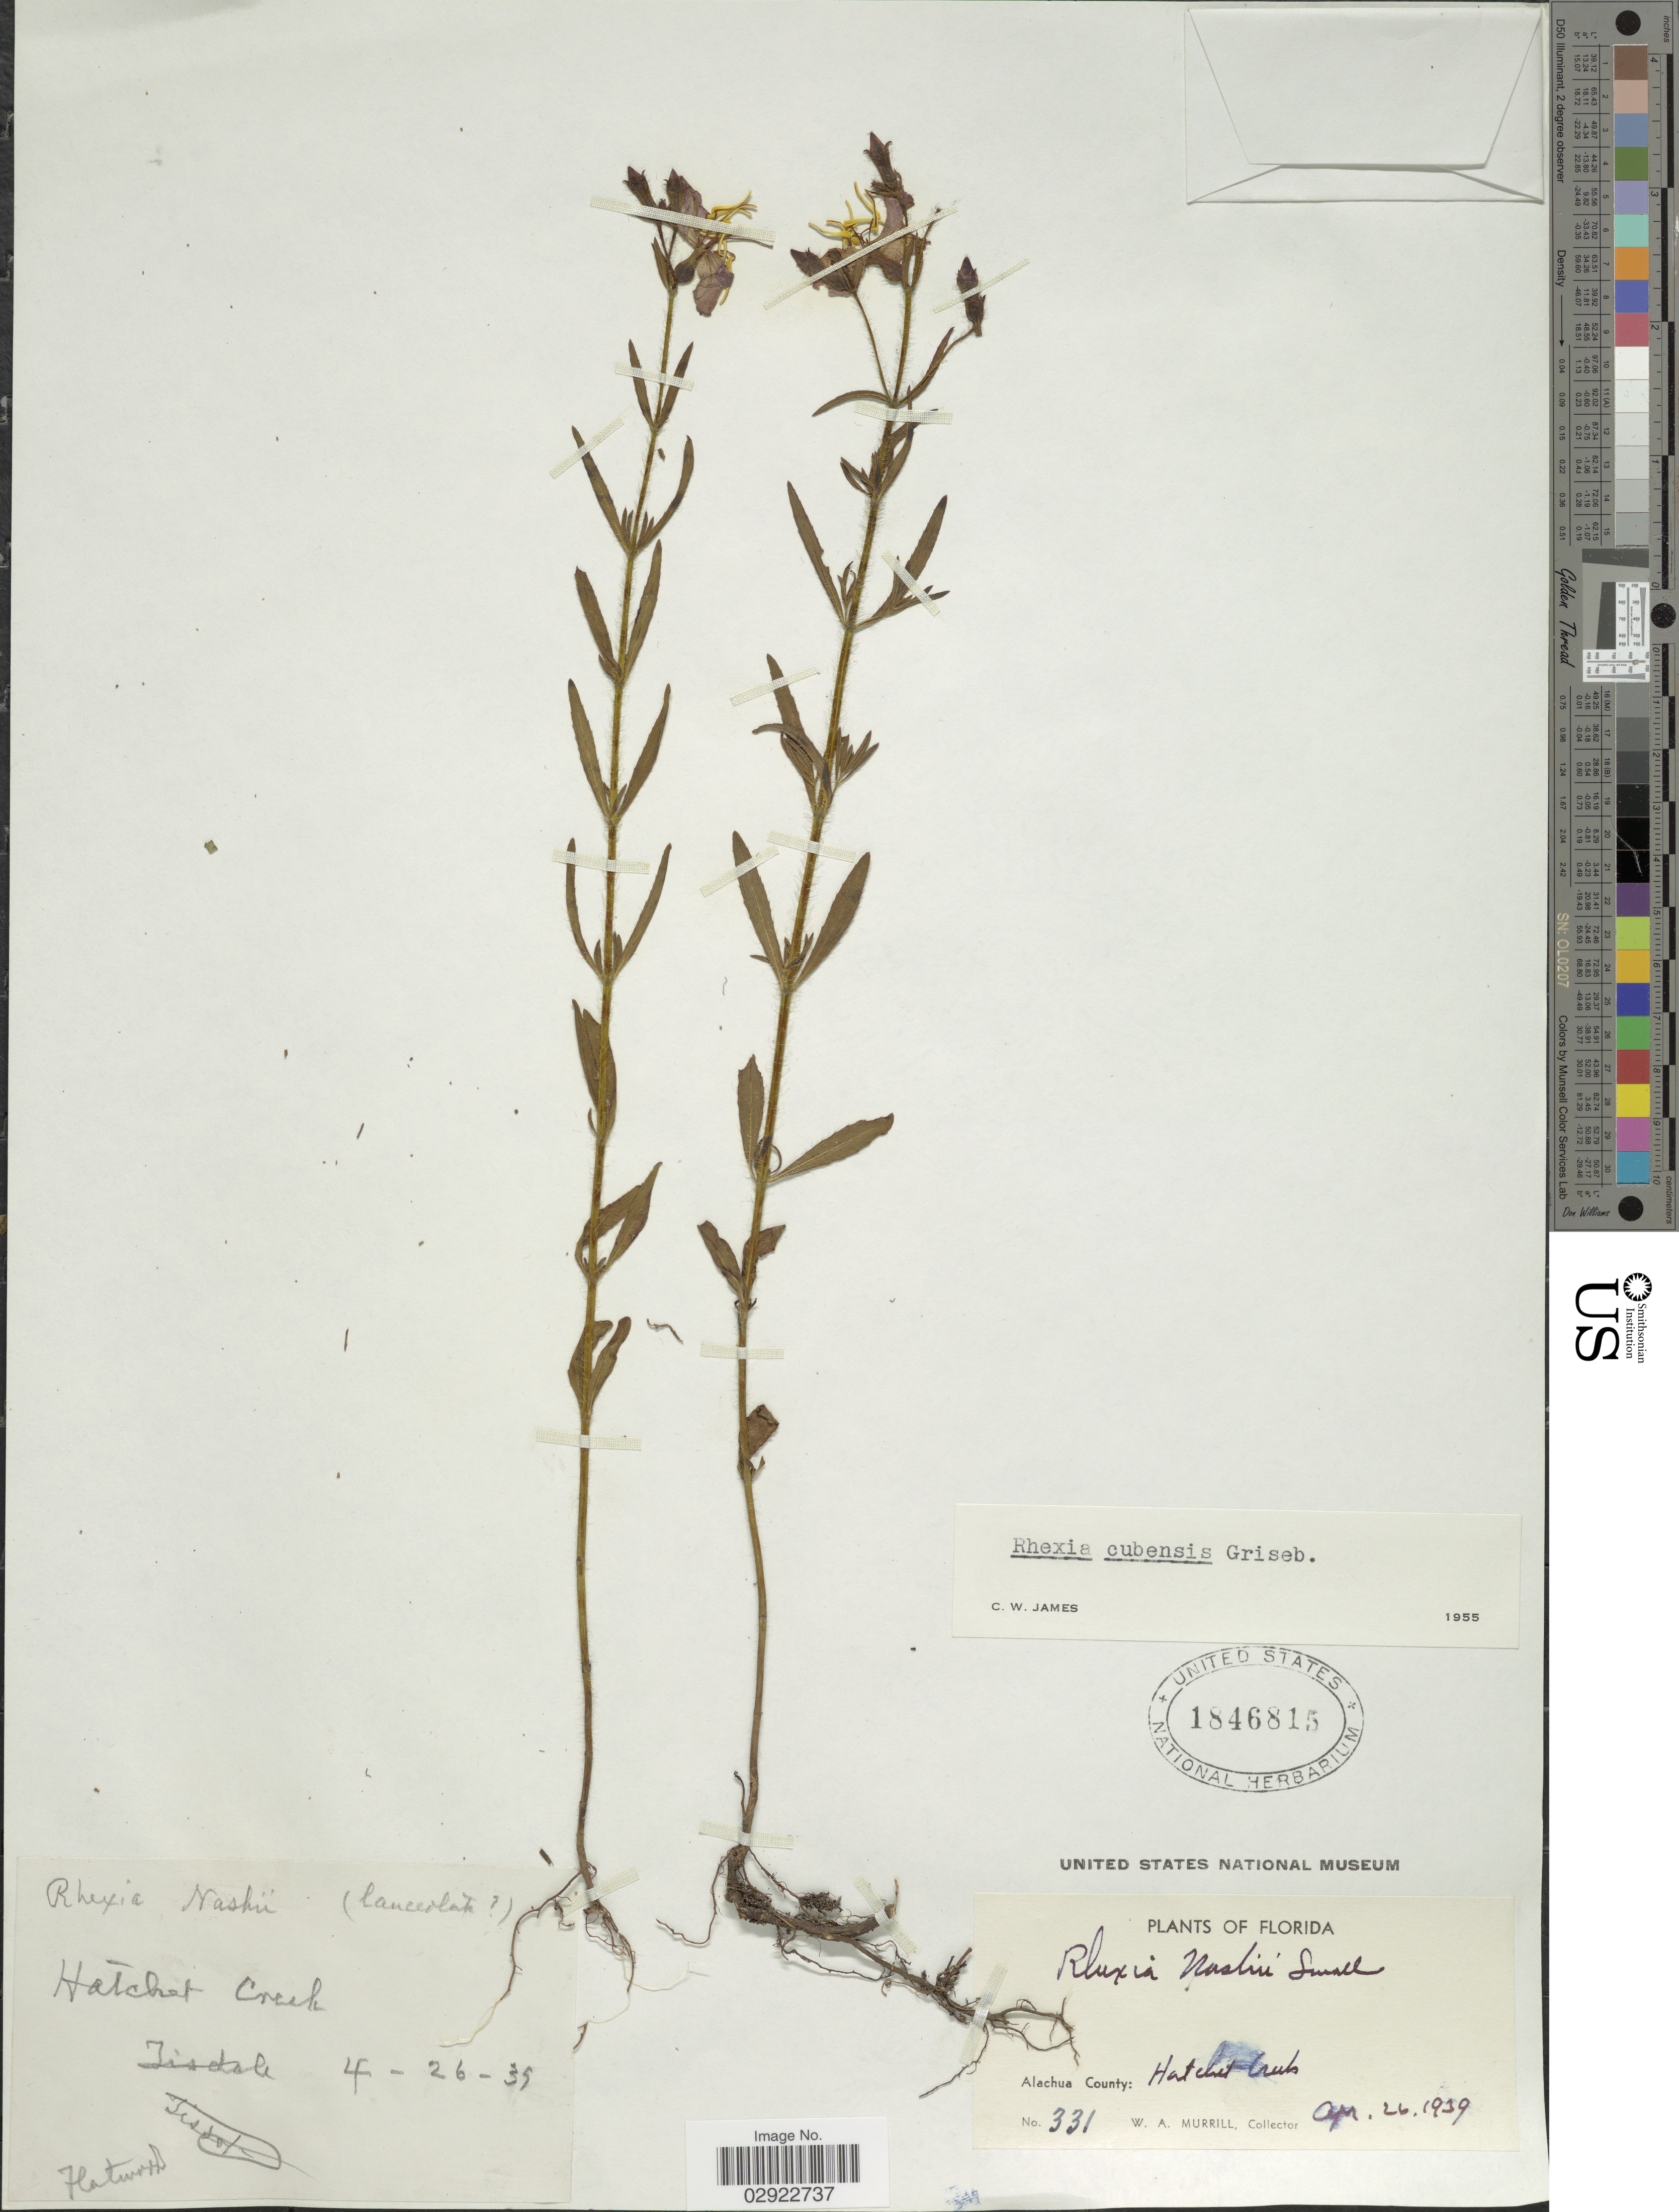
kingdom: Plantae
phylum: Tracheophyta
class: Magnoliopsida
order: Myrtales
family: Melastomataceae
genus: Rhexia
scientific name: Rhexia cubensis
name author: Griseb.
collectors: W. A. Murrill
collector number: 331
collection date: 1939-04-26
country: United States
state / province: Florida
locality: Alachua County: Hatchet Creek.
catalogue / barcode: US 1846815